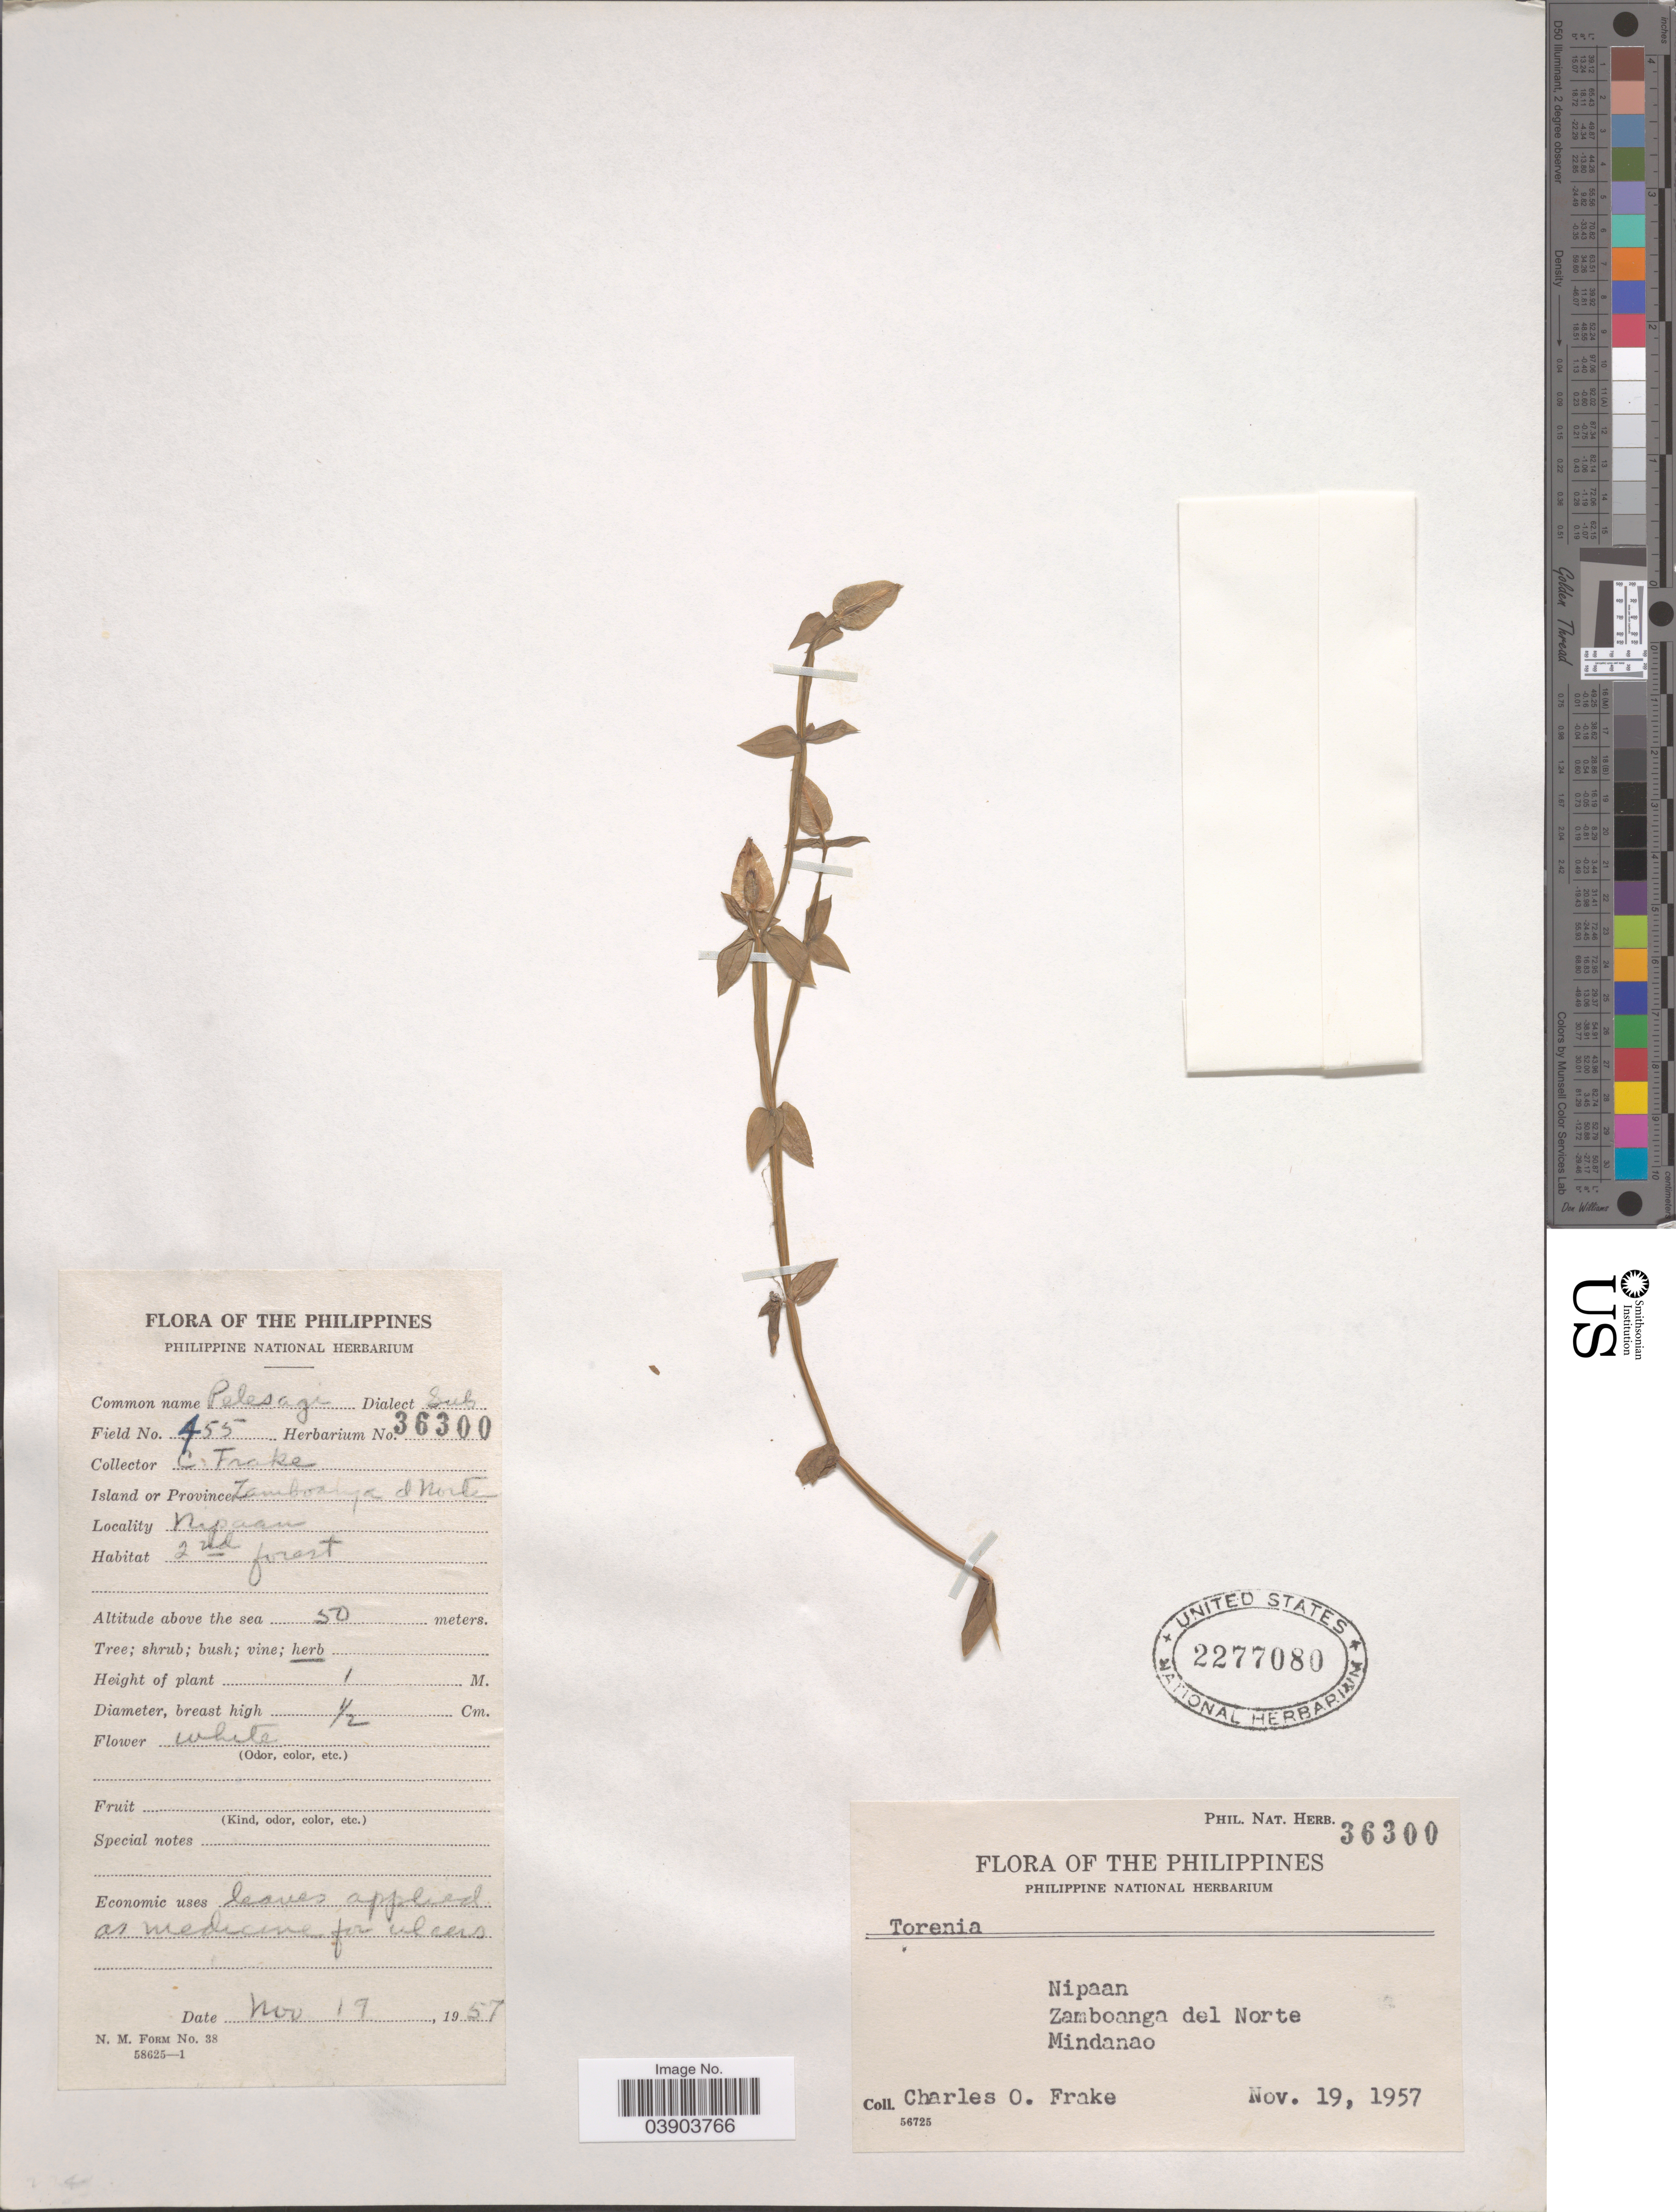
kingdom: Plantae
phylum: Tracheophyta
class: Magnoliopsida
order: Lamiales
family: Linderniaceae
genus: Torenia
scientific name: Torenia sp.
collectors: C. O. Frake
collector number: Phil. Nat. Herb. 36300/455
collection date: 1957-11-19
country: Philippines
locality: Nipaan. Zamboanga del Norte. Mindanao.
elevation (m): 50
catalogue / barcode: US 2277080